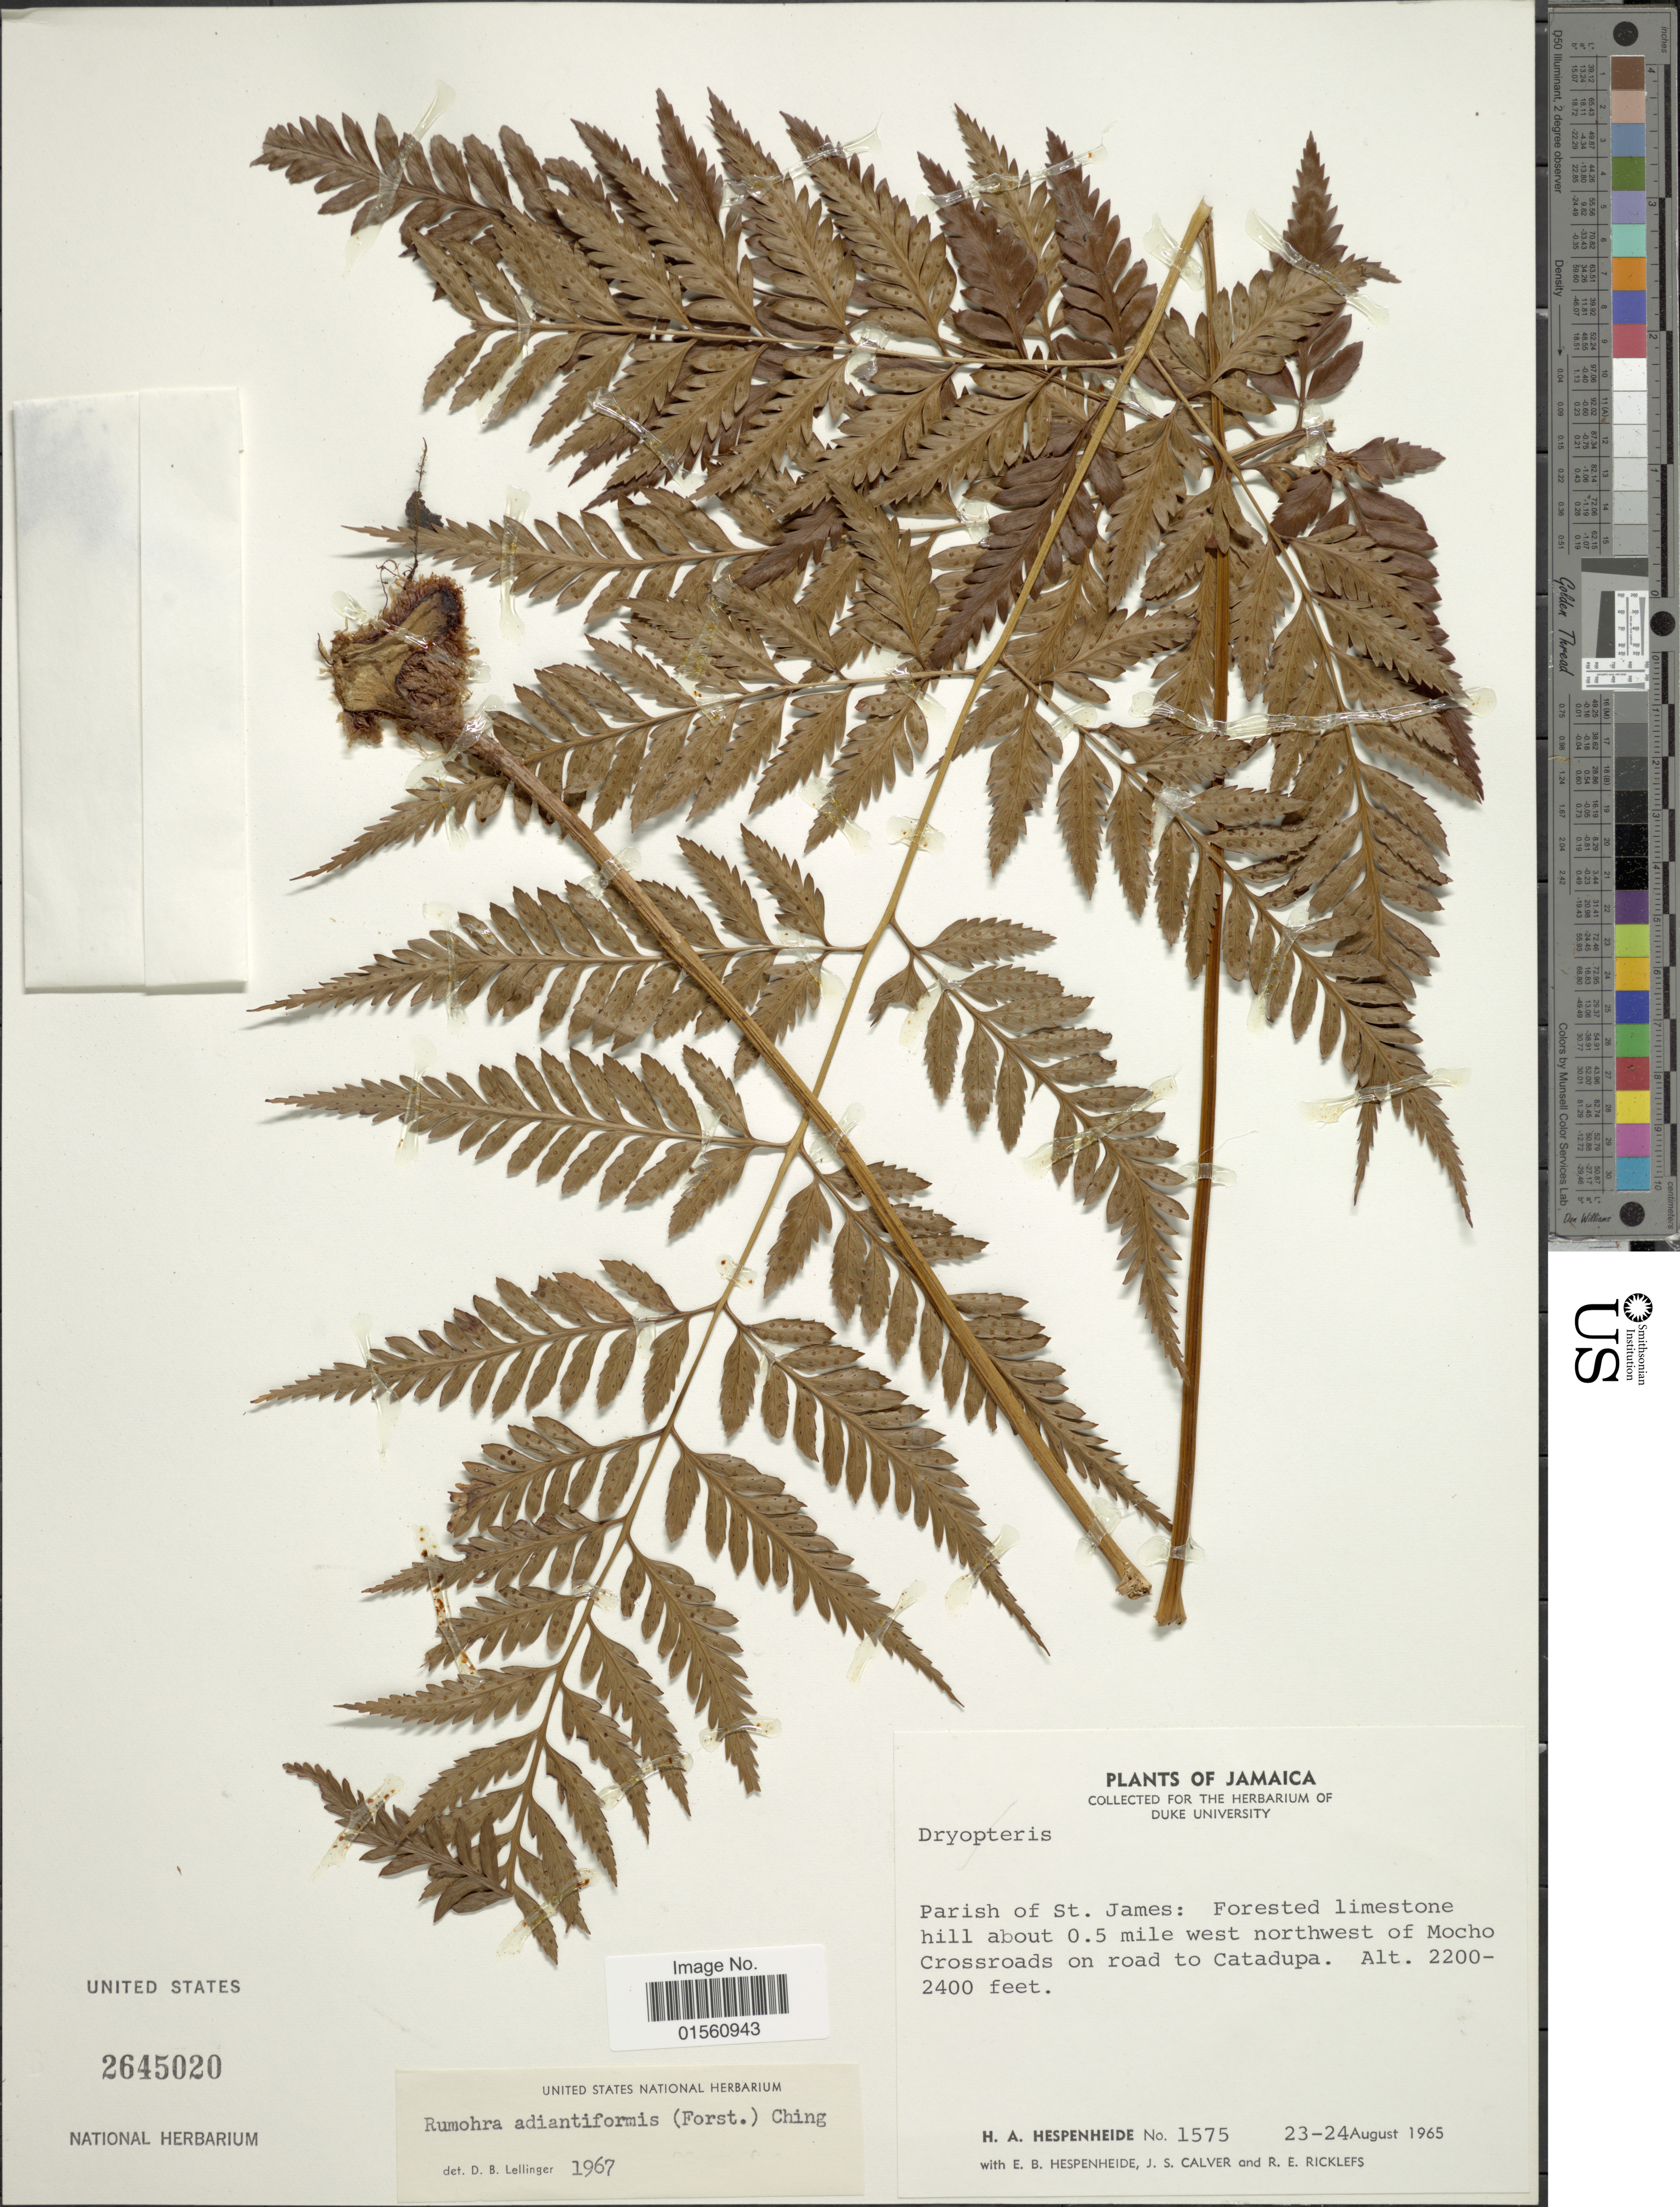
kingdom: Plantae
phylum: Tracheophyta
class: Polypodiopsida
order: Polypodiales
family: Dryopteridaceae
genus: Rumohra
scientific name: Rumohra adiantiformis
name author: (G. Forst.) Ching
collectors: H. A. Hespenheide, E. Hespenheide, J. Calver & R. Ricklefs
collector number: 1575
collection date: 1965-08-23/1965-08-24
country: Jamaica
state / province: Saint James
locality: Jamaica, Parish of St. James: forested limestone hill about 0.5 mile west northwest of Mocho Crossroads on road to Catadupa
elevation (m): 671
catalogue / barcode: US 2645020